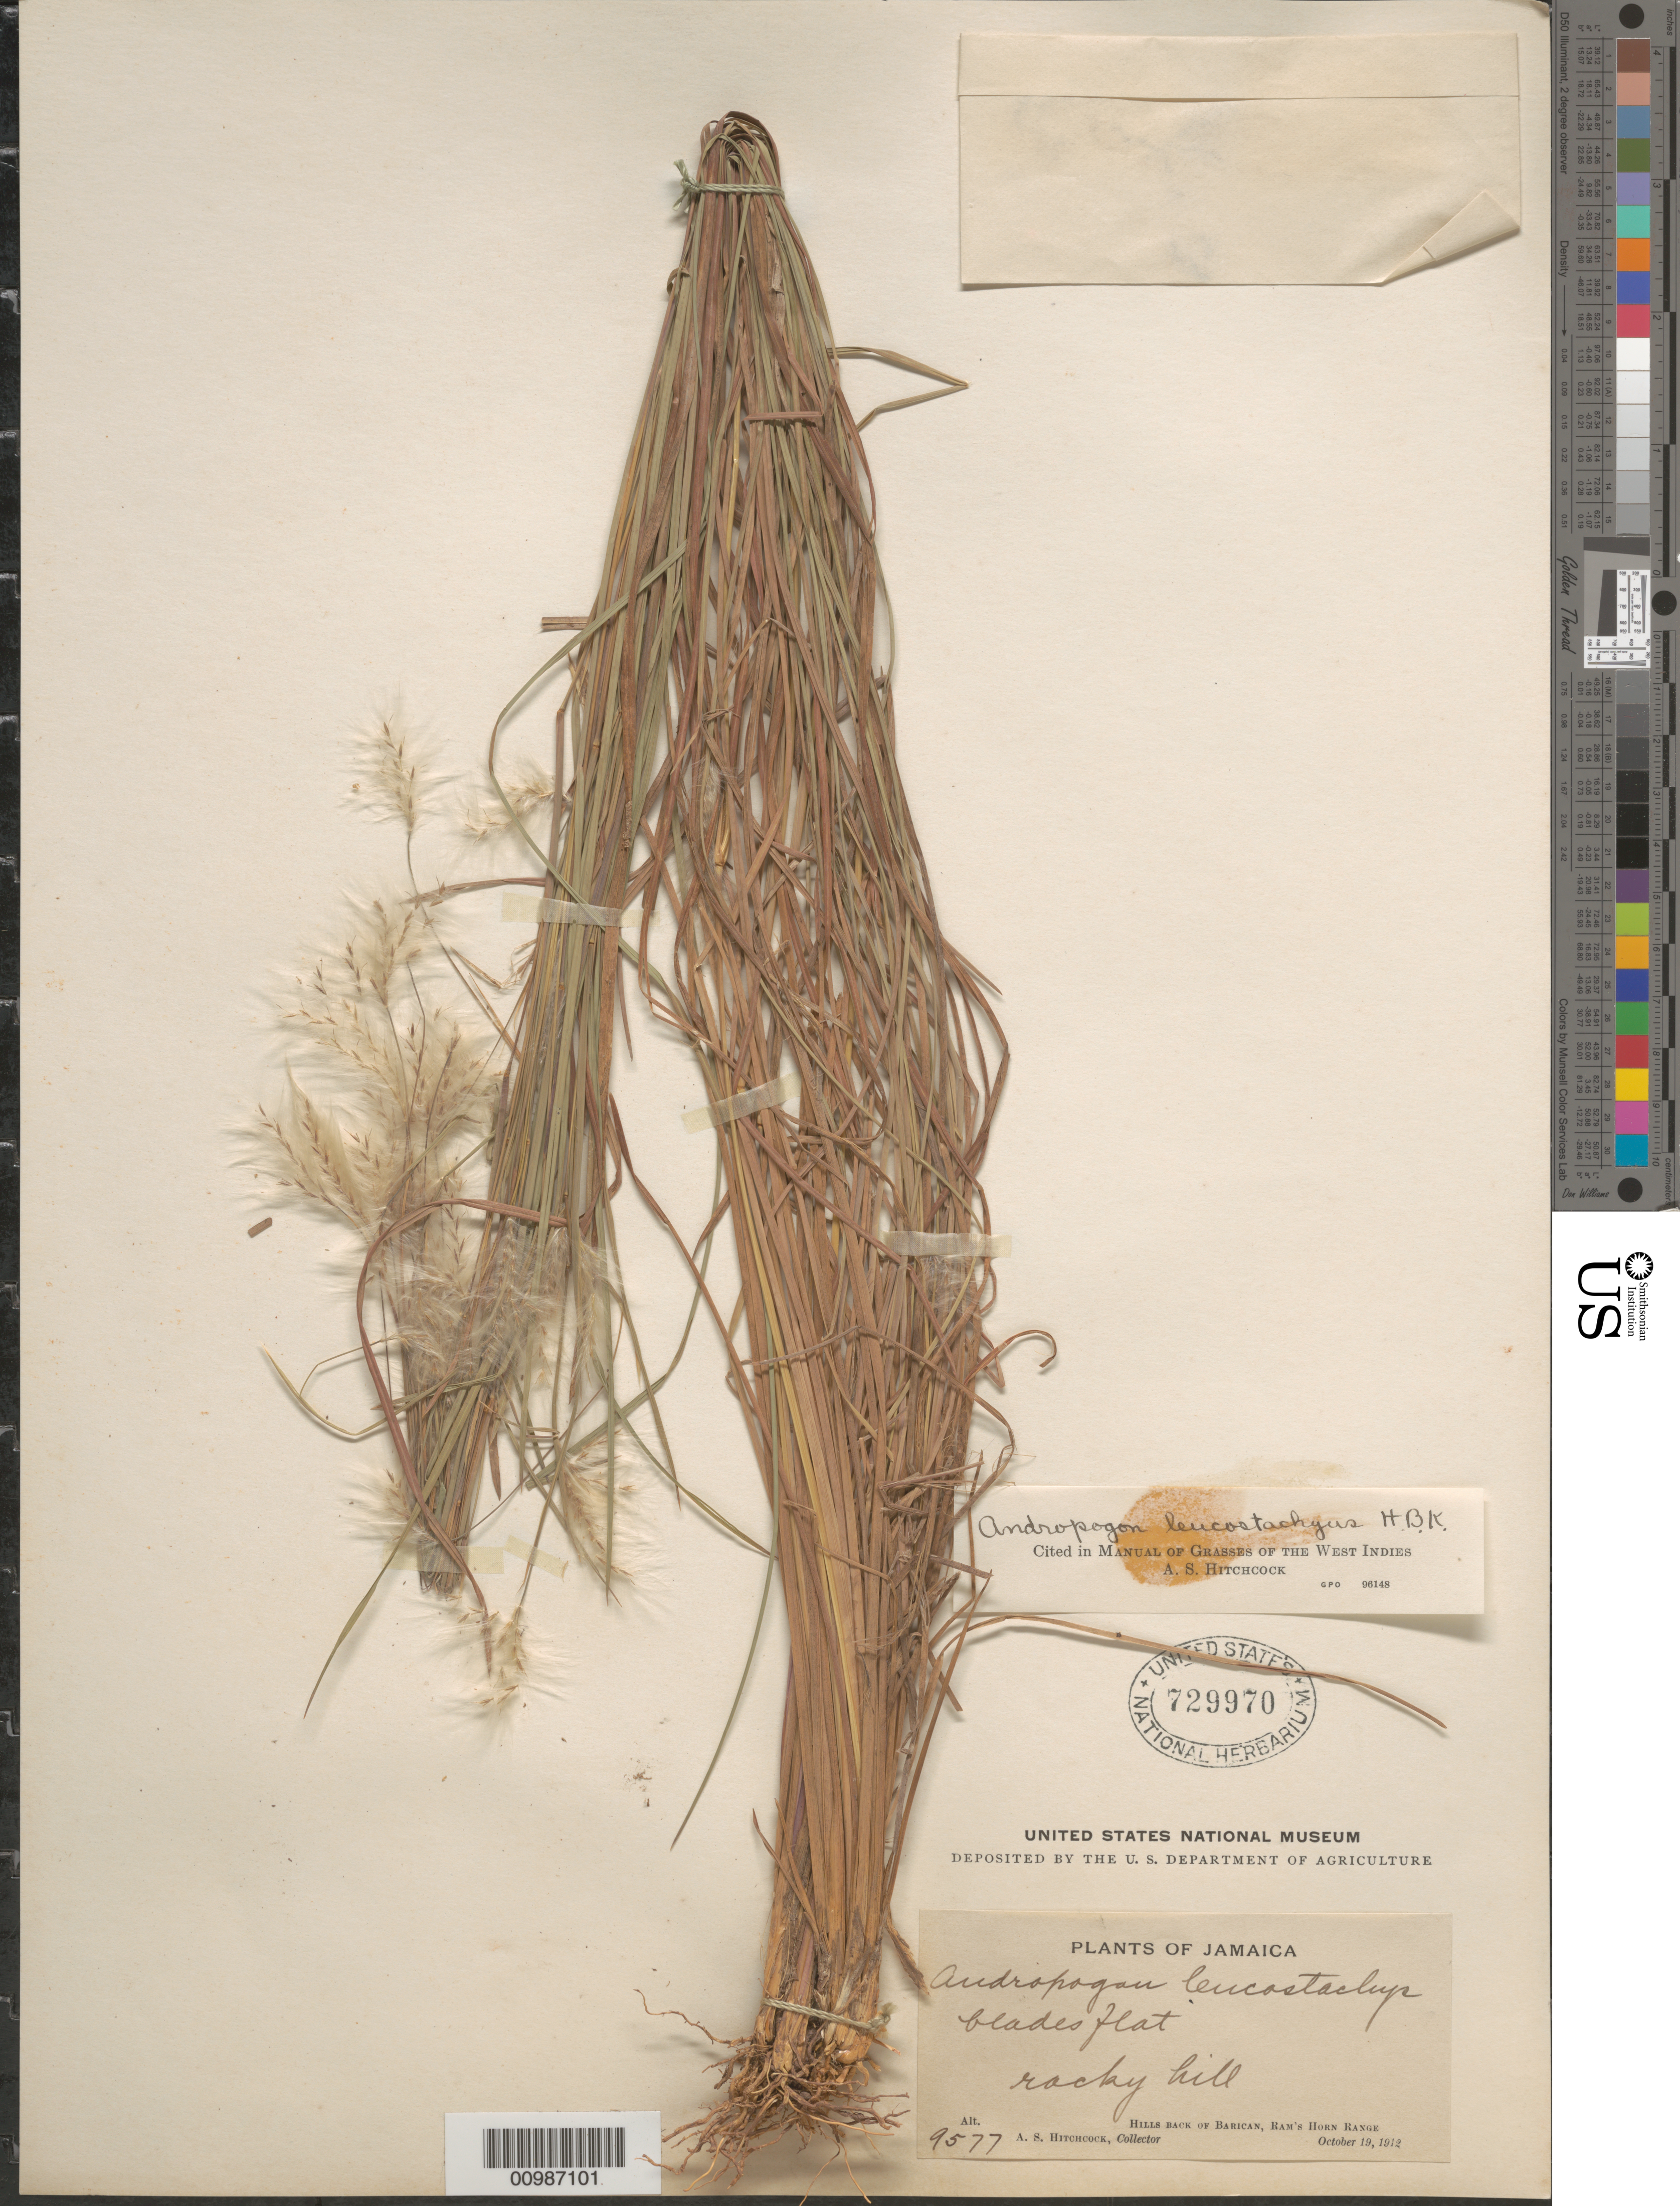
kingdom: Plantae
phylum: Tracheophyta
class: Liliopsida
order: Poales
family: Poaceae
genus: Andropogon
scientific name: Andropogon leucostachyus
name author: Kunth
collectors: A. S. Hitchcock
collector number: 9577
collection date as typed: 19 Oct 1912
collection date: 1912-10-19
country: Jamaica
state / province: Saint Andrew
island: Jamaica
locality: Barbican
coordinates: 0 N, 0 E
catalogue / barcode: US 729970